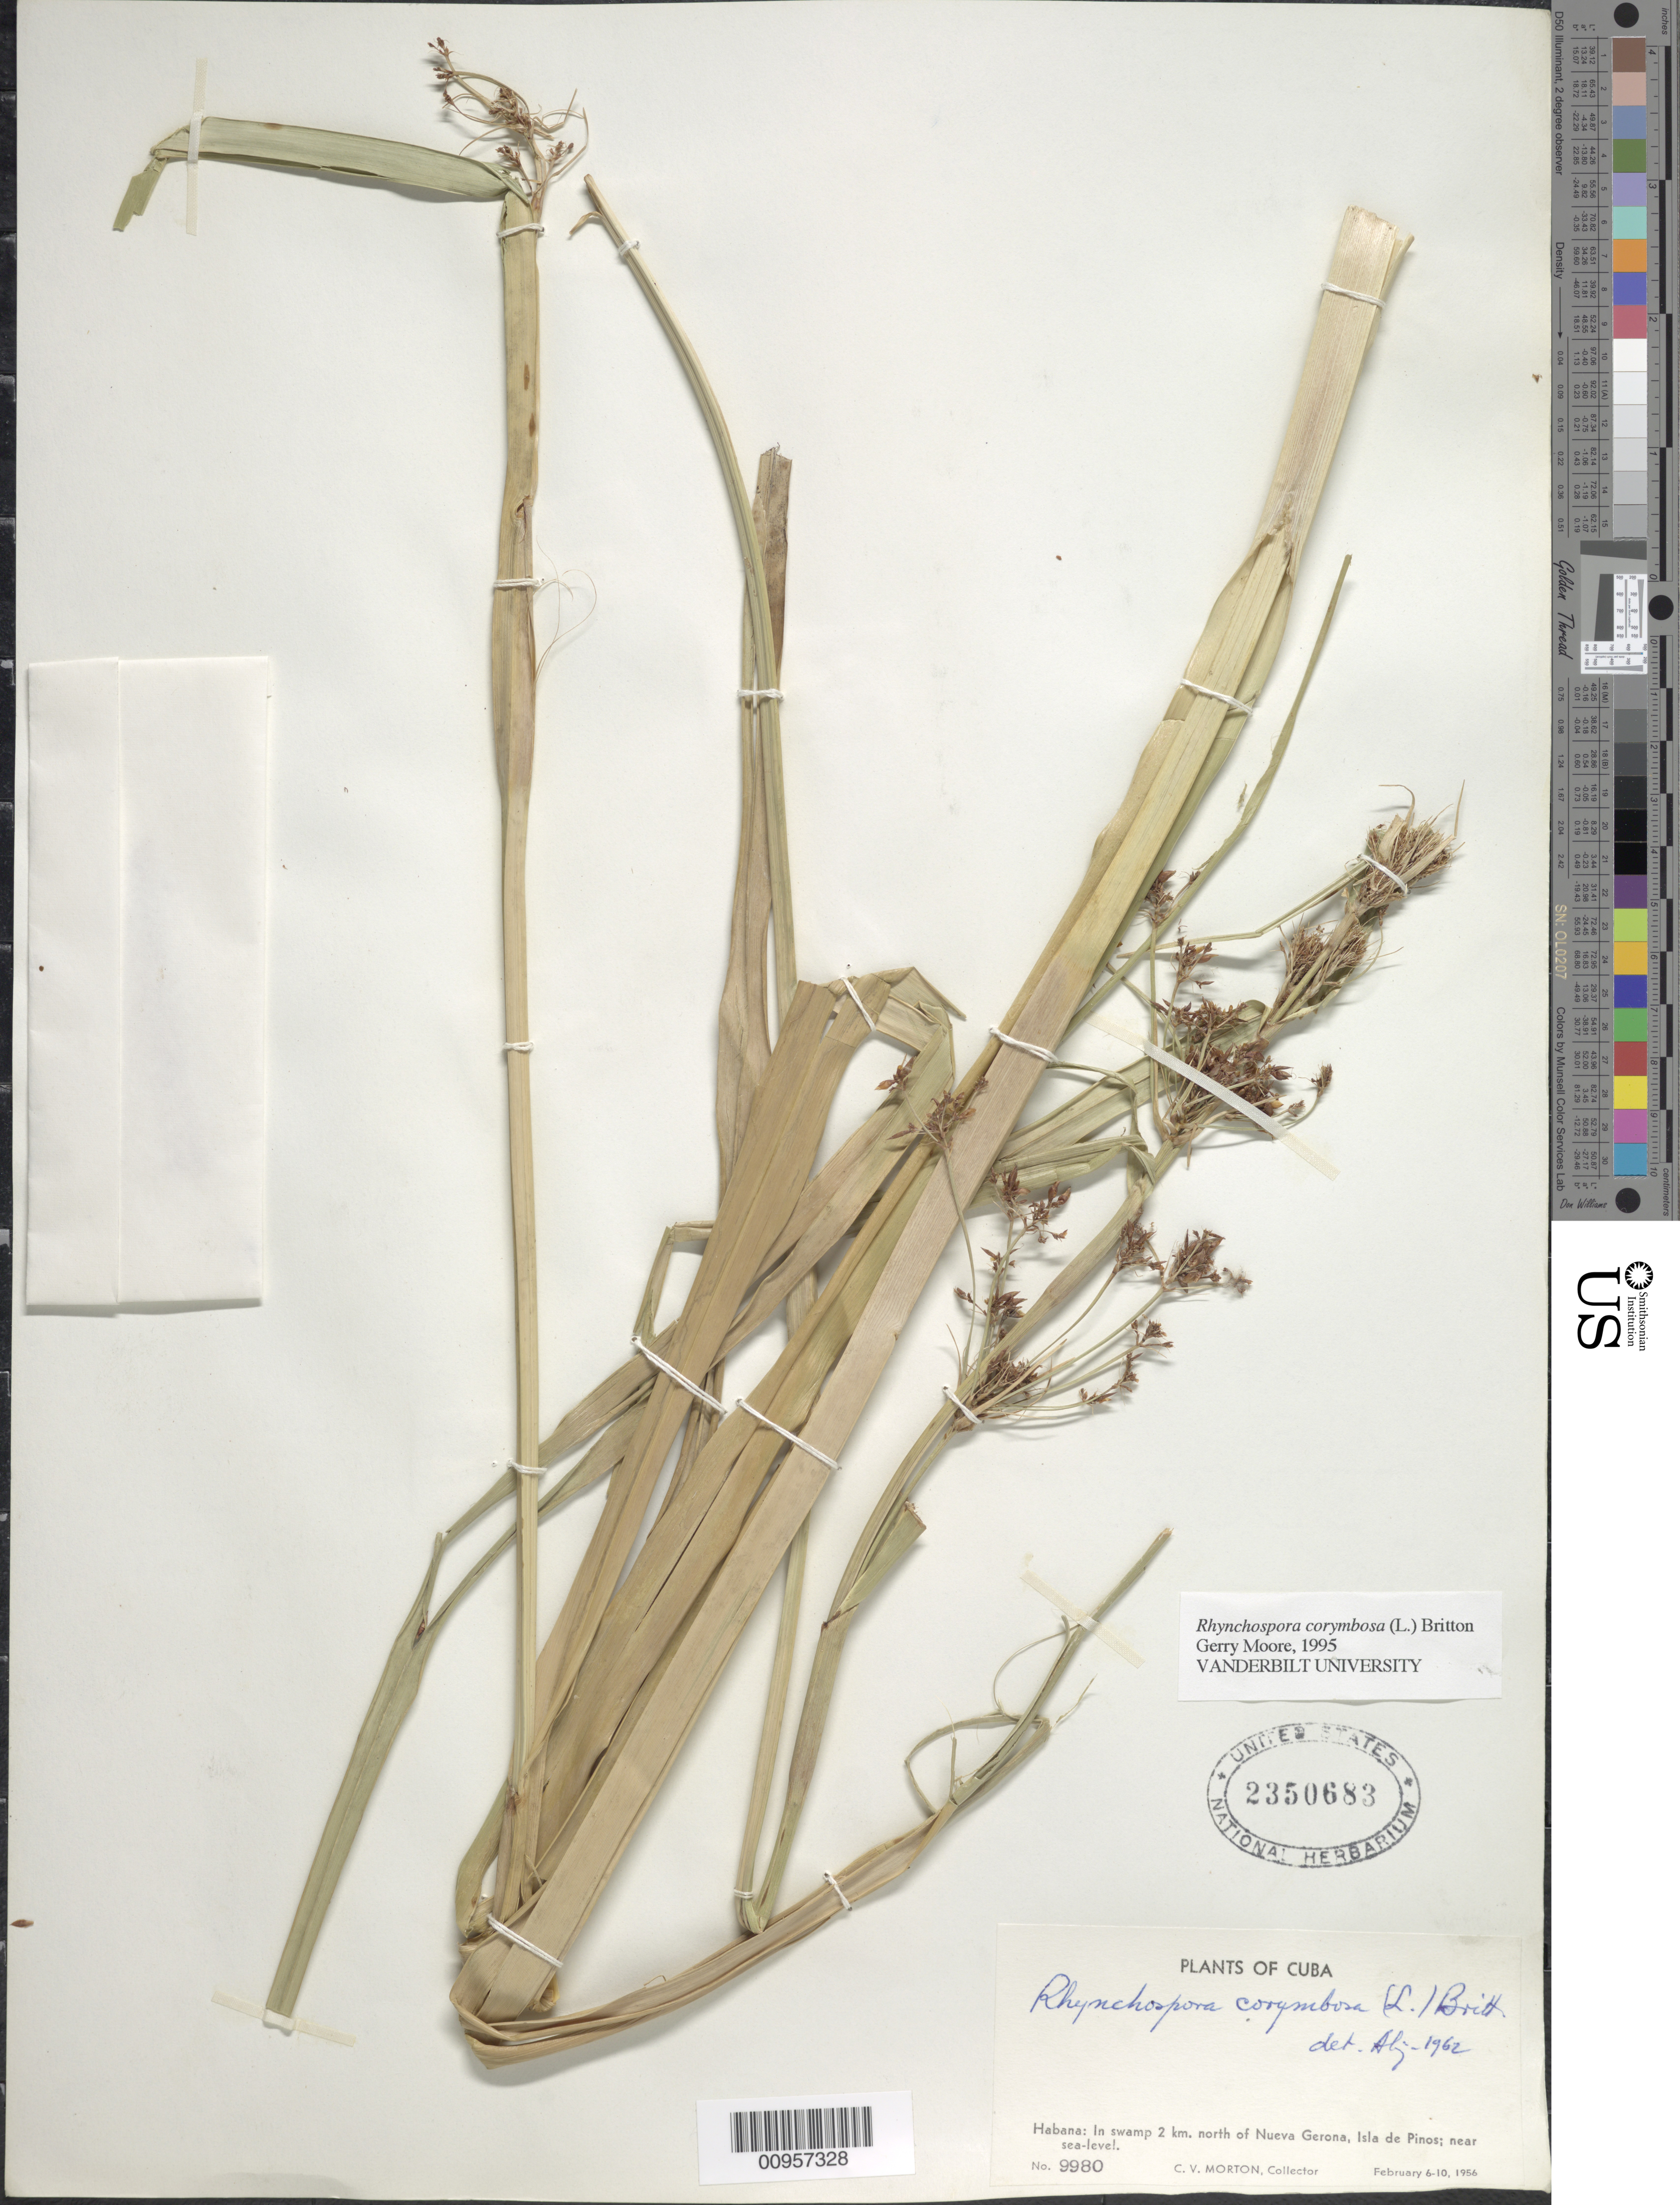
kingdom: Plantae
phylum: Tracheophyta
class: Liliopsida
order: Poales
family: Cyperaceae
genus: Rhynchospora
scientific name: Rhynchospora corymbosa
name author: (L.) Britton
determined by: Moore, G., (DUKE), Duke University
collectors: C. V. Morton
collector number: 9980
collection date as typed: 06 Feb 1956 to 10 Feb 1956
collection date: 1956-02-06/1956-02-10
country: Cuba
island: Isla de la Juventud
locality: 2 km N of Nueva Gerona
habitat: In swamp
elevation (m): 0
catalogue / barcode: US 2350683